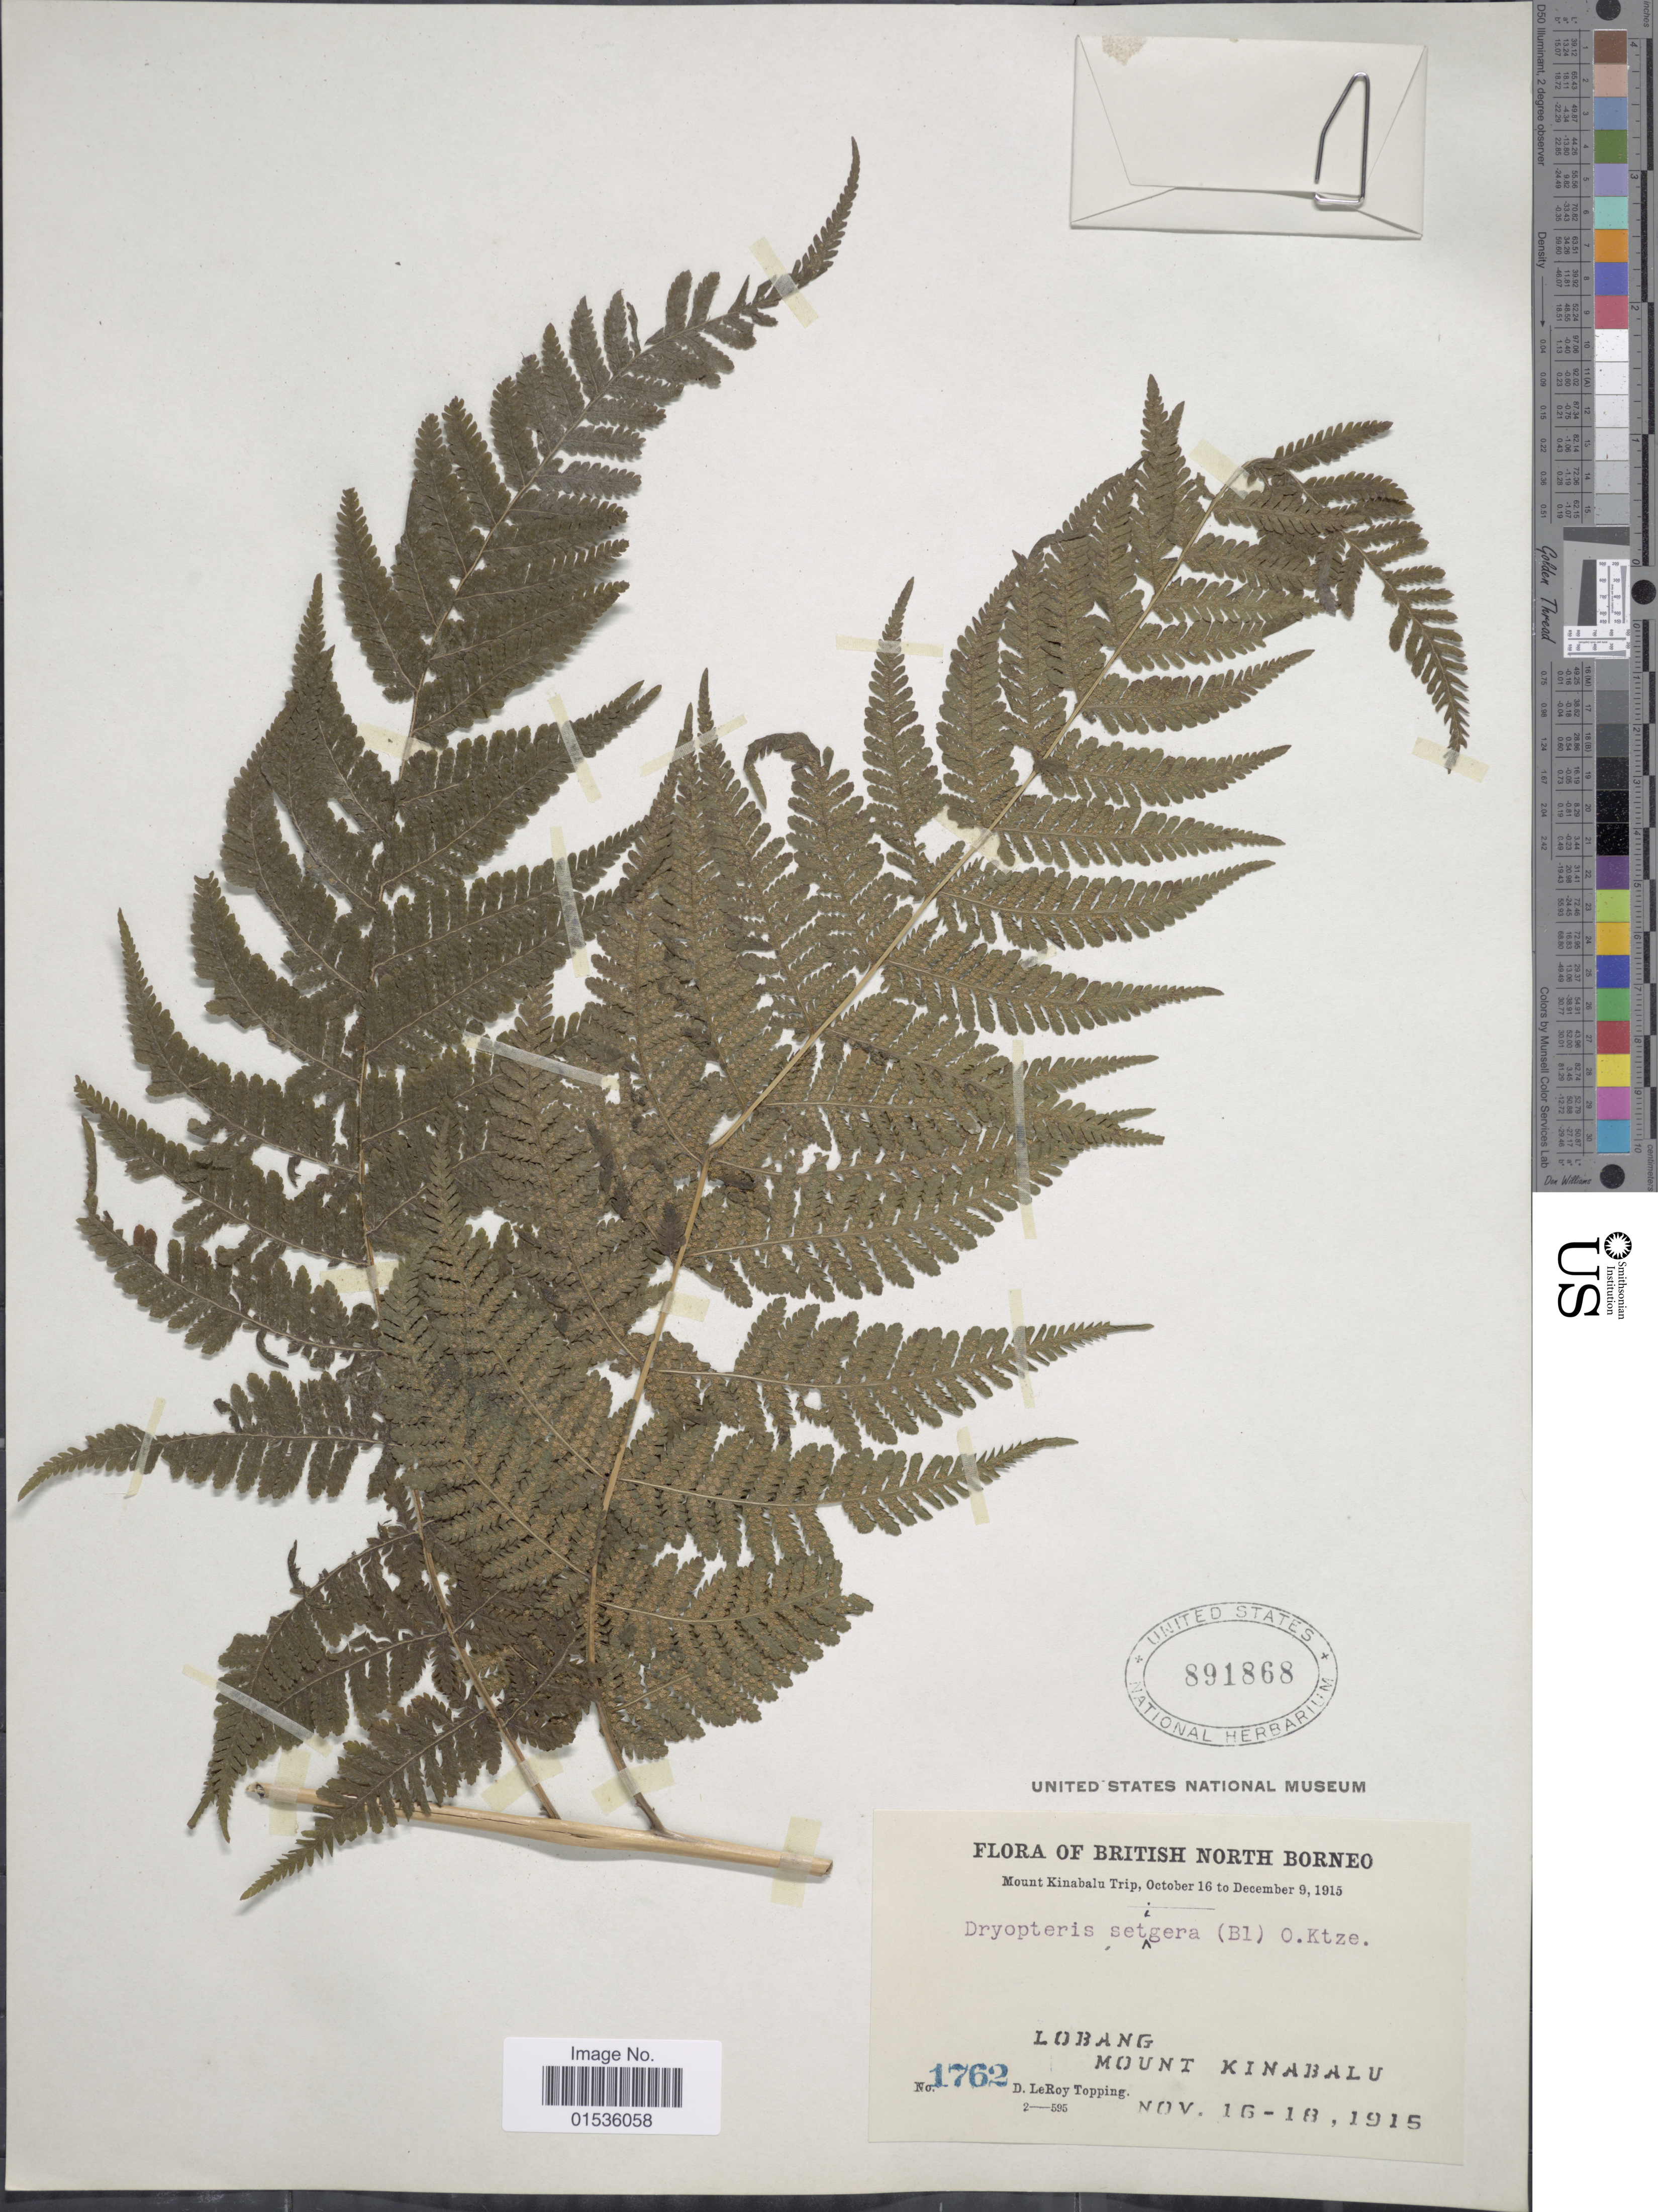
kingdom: Plantae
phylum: Tracheophyta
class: Polypodiopsida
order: Polypodiales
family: Thelypteridaceae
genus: Macrothelypteris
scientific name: Macrothelypteris torresiana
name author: (Gaudich.) Ching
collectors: D. L. Topping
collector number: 1762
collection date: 1915-11-16/1915-11-18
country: Malaysia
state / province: Sabah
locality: British North Borneo, Lobang, Mount Kinabalu.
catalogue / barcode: US 891868